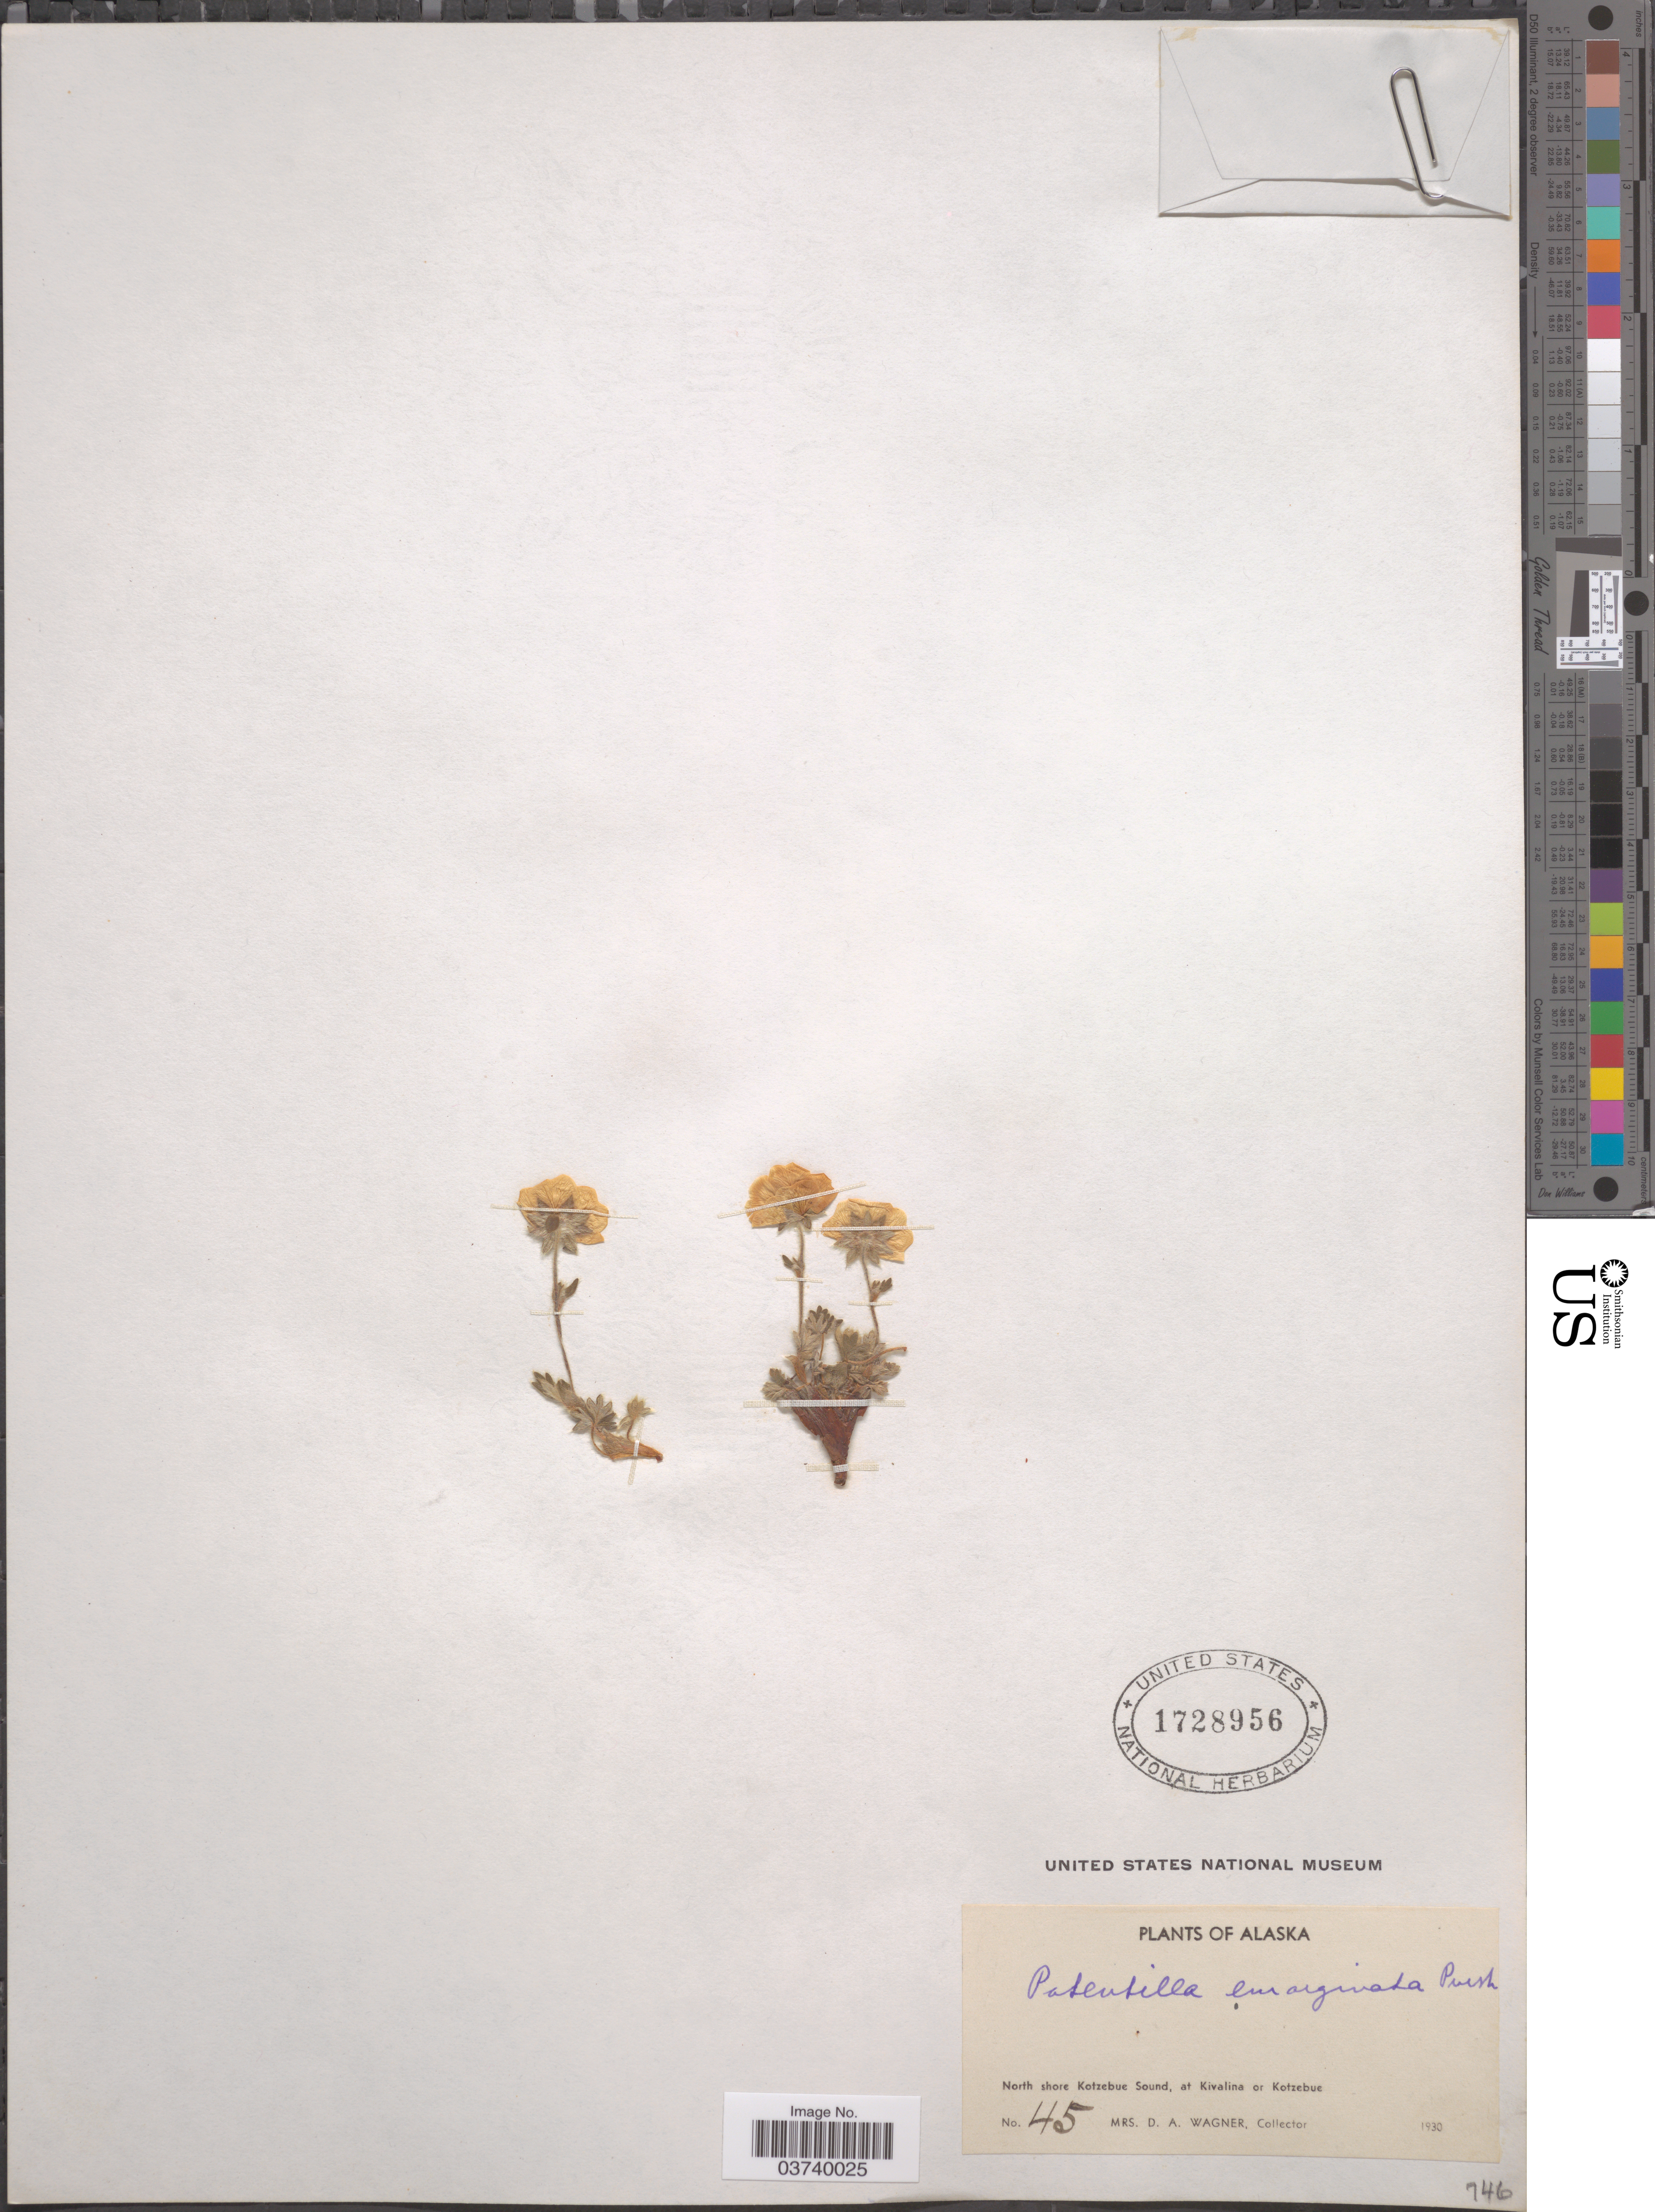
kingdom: Plantae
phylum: Tracheophyta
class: Magnoliopsida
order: Rosales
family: Rosaceae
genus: Potentilla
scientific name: Potentilla hyparctica subsp. hyparctica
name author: Malte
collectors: D. Wagner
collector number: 45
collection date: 1930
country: United States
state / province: Alaska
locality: North shore Kotzebue Sound, at Kivalina or Kotzebue.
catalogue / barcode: US 1728956